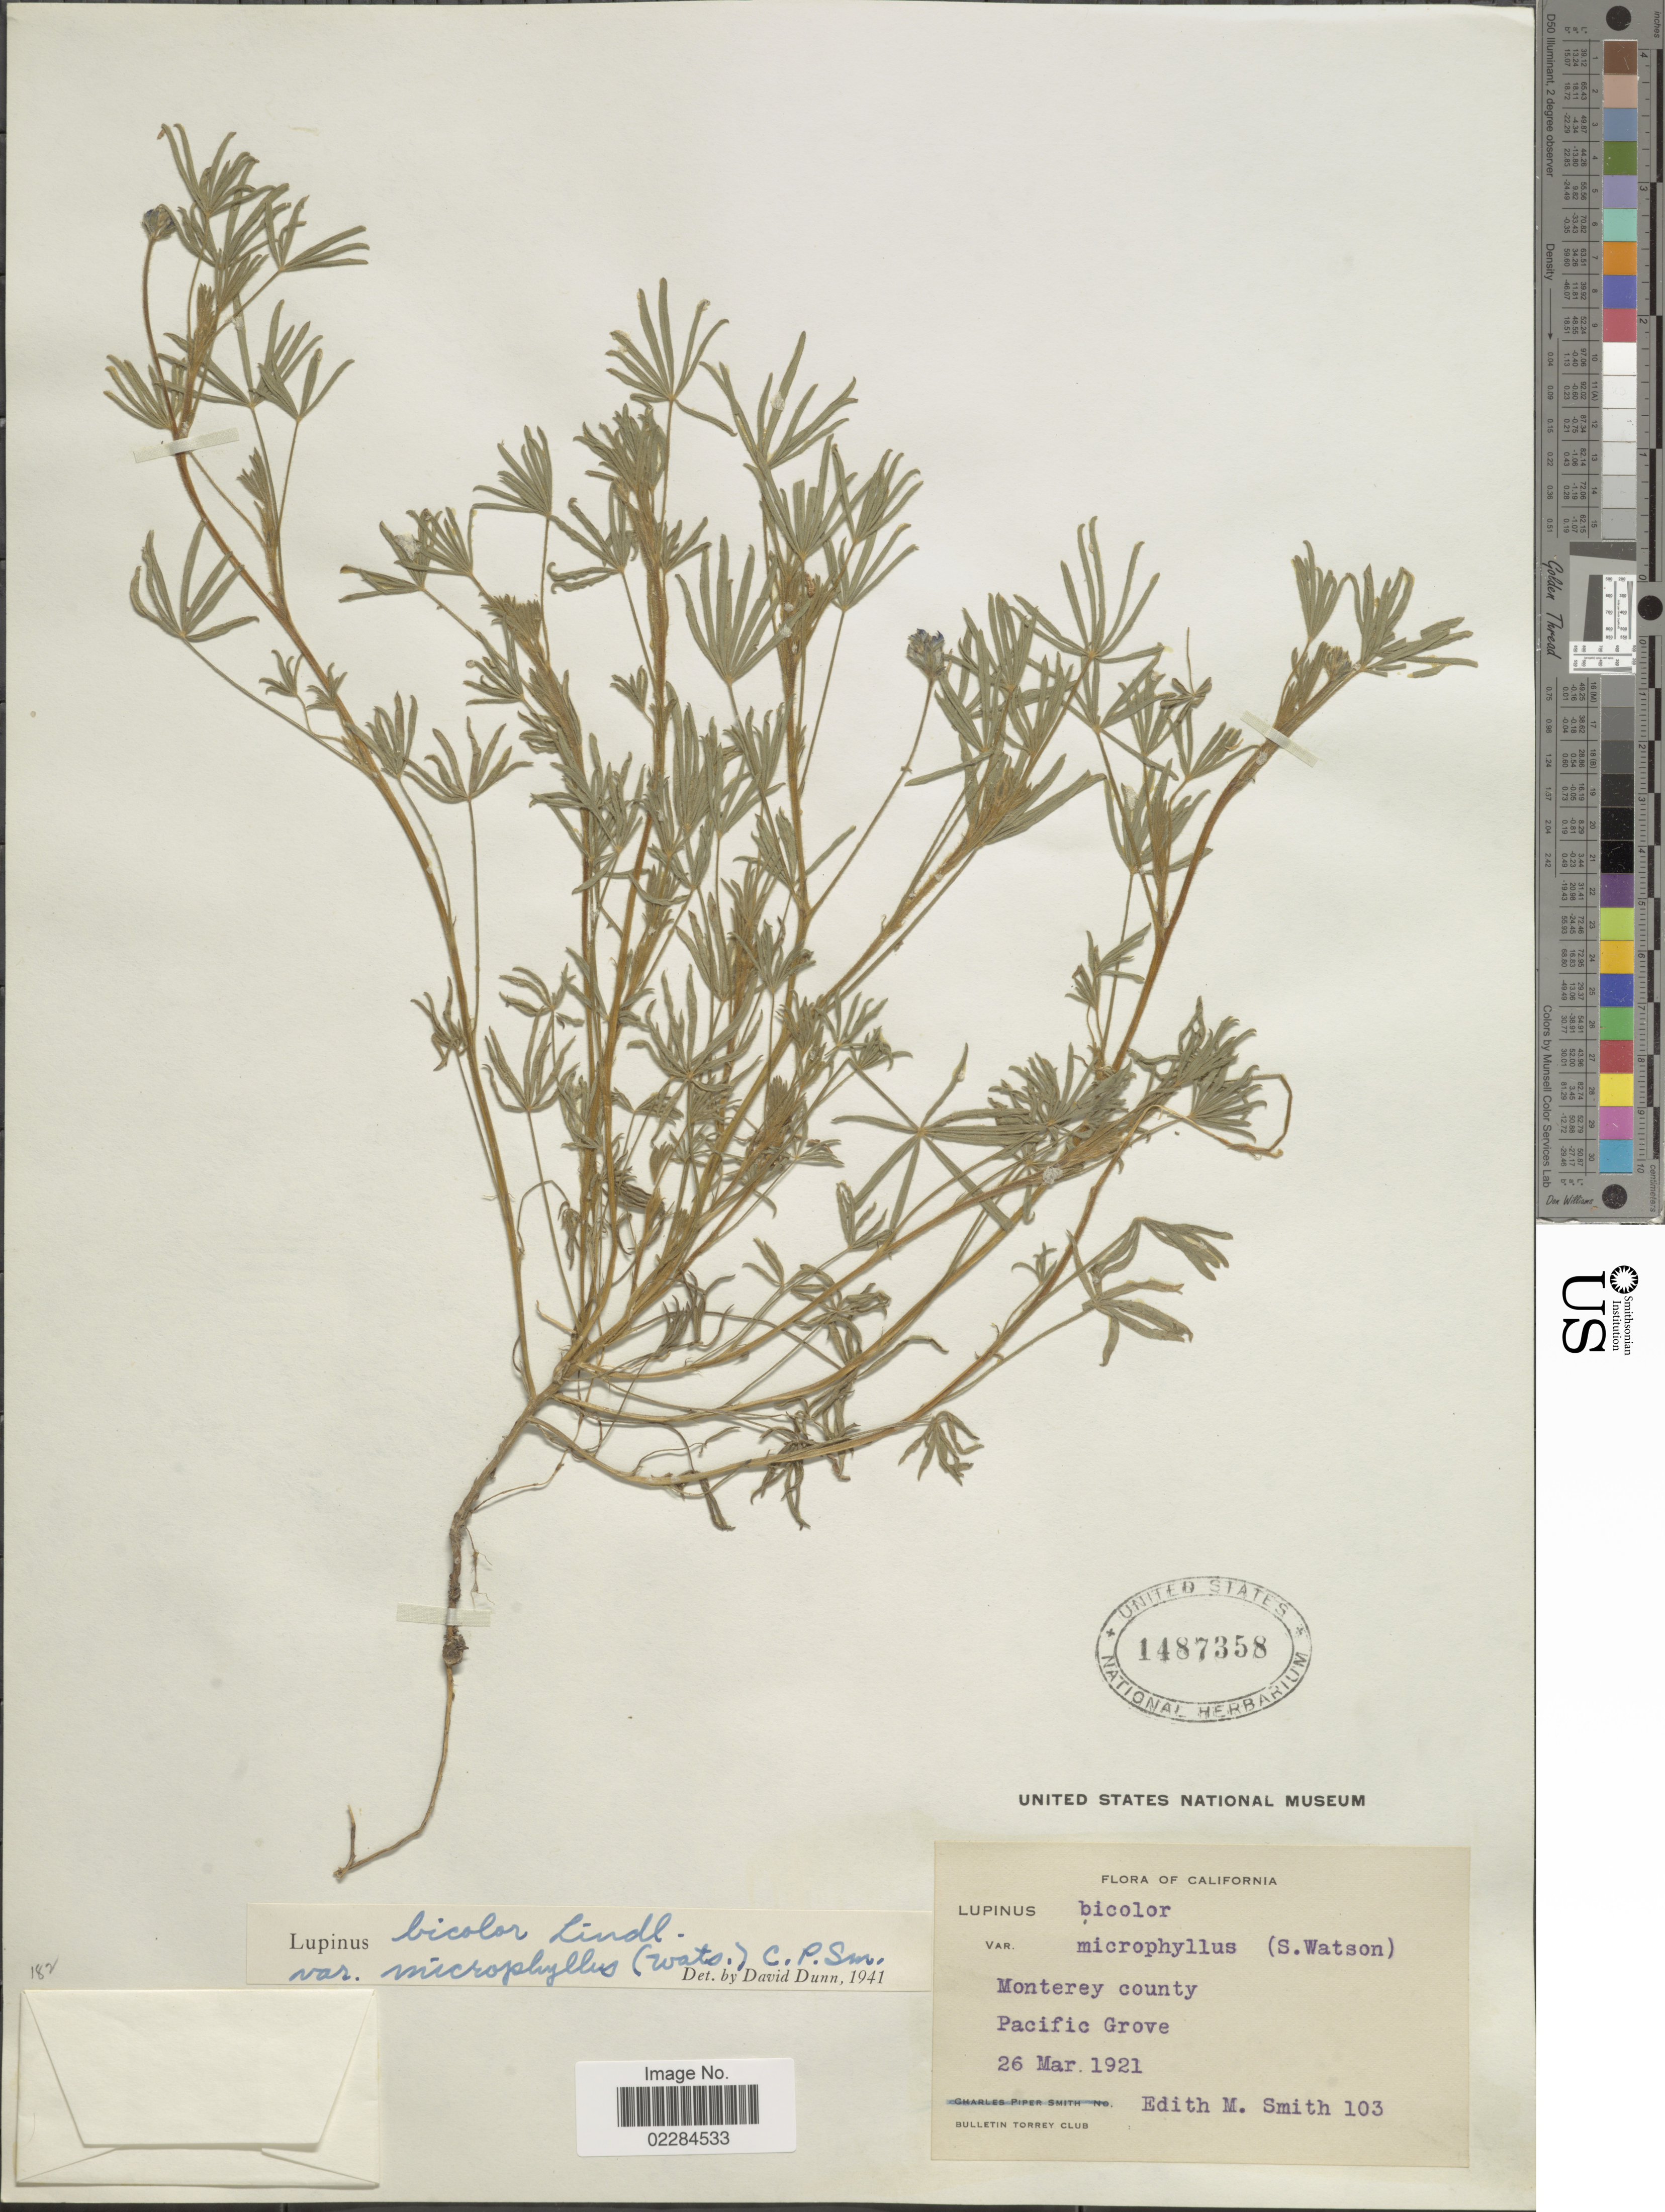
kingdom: Plantae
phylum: Tracheophyta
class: Magnoliopsida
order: Fabales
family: Fabaceae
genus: Lupinus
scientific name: Lupinus bicolor var. microphyllus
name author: Lindl.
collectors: E. Smith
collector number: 103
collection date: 1921-03-26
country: United States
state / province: California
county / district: Monterey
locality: Monterey County. Pacific Grove.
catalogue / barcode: US 1487358